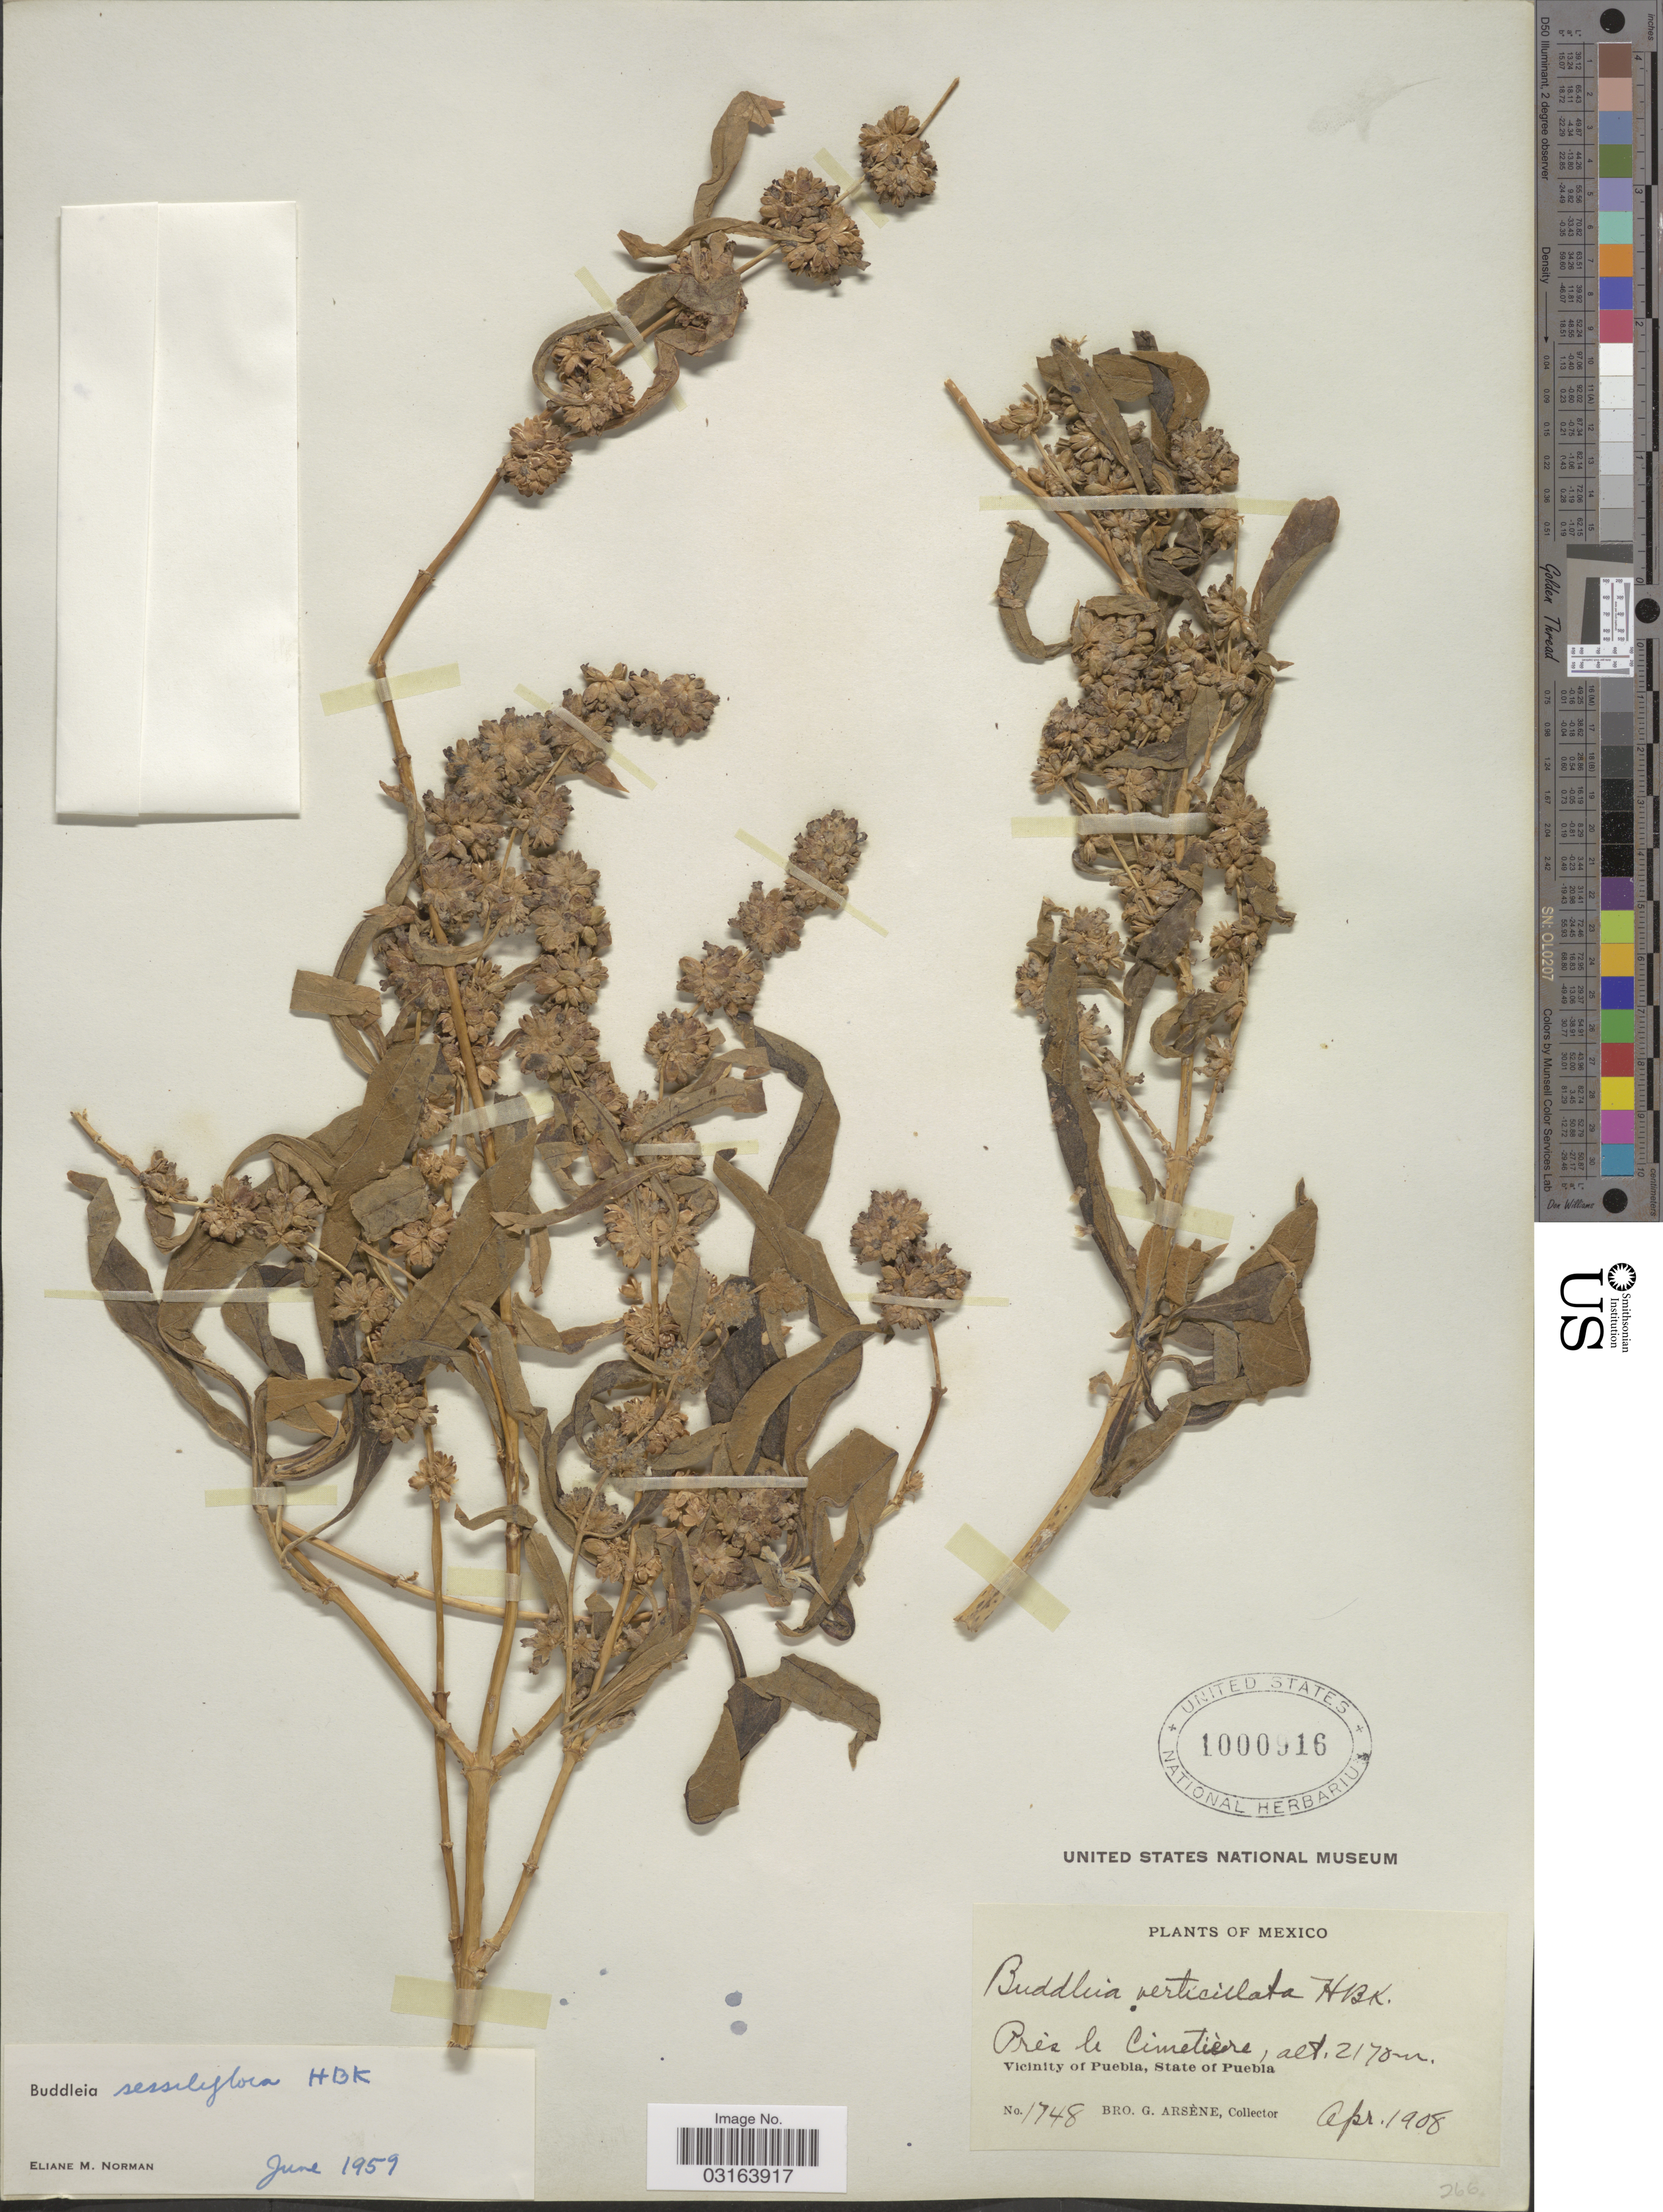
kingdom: Plantae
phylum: Tracheophyta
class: Magnoliopsida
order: Lamiales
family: Scrophulariaceae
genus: Buddleja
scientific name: Buddleja sessiliflora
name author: Kunth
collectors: Bro. G. Arsène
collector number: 1748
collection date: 1908-04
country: Mexico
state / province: Puebla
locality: Près le Cimetière. Vicinity of Puebla.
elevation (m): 2170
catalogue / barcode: US 1000916